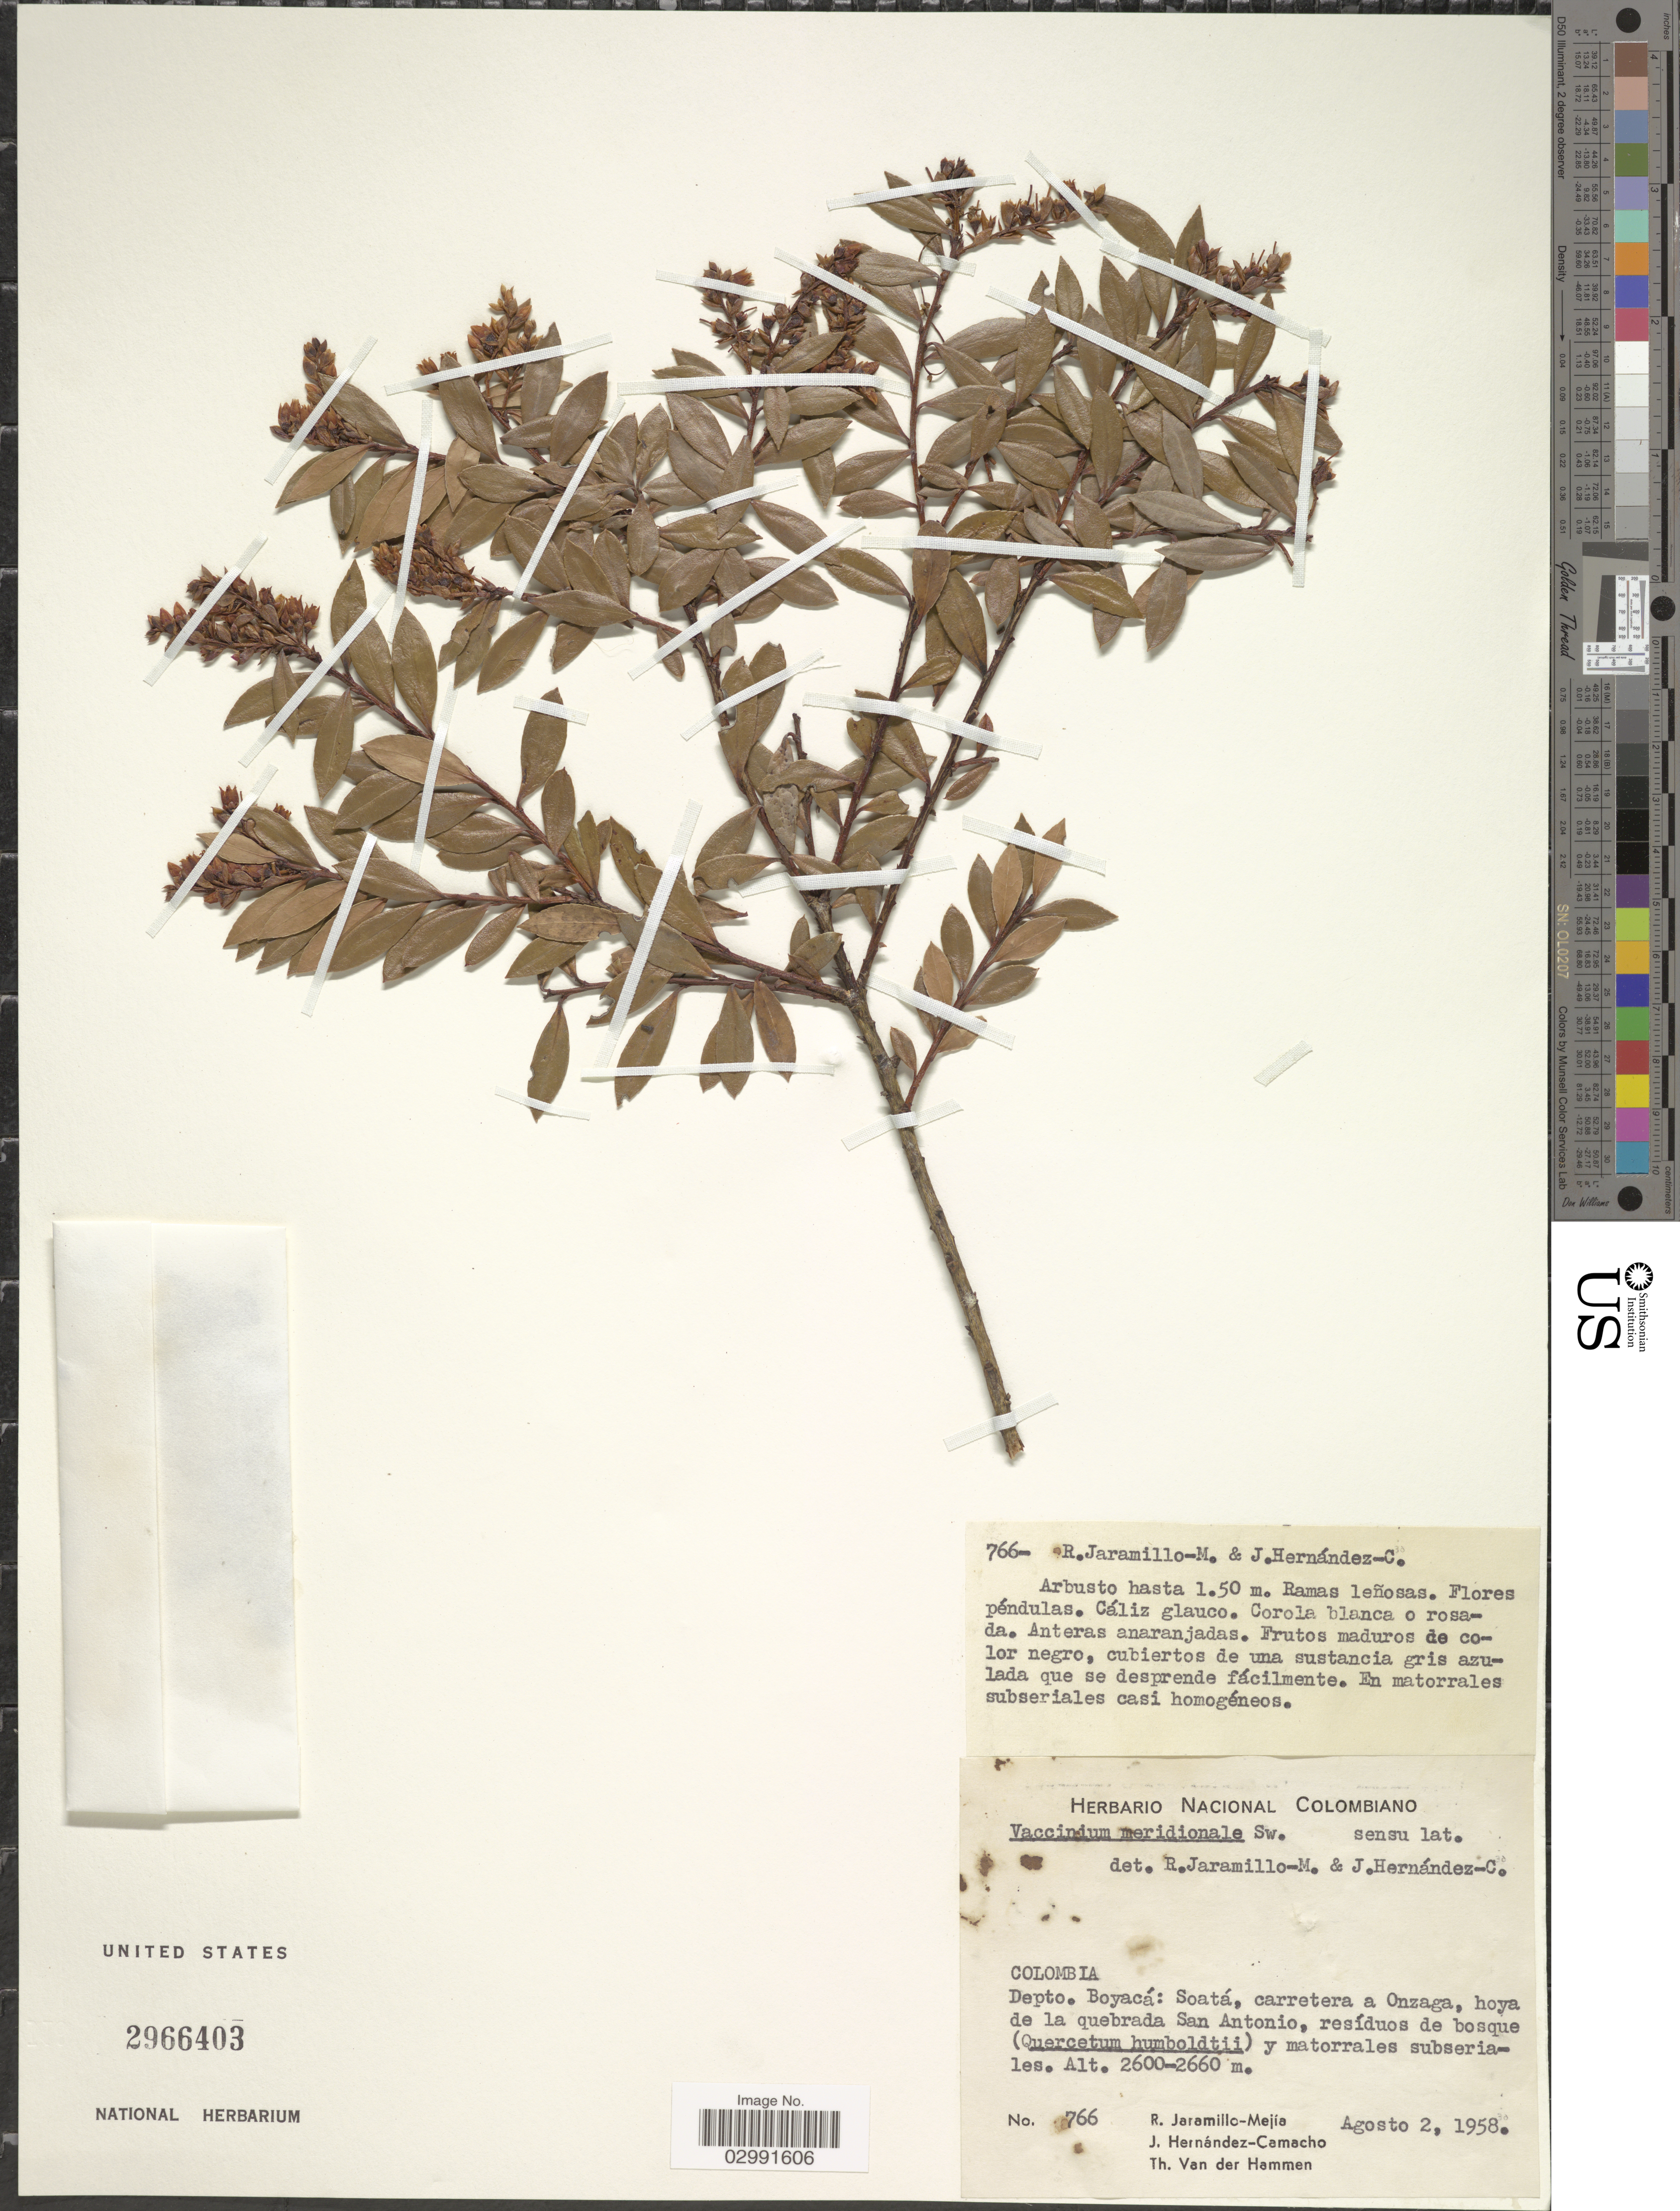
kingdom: Plantae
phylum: Tracheophyta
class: Magnoliopsida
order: Ericales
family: Ericaceae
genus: Vaccinium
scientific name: Vaccinium meridionale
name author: Sw.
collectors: R. Jaramillo M., J. Hernández-Camacho & T. Van der Hammen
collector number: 766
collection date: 1958-08-02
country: Colombia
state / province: Boyacá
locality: Depto. Boyacá: Soatá, carretera a Onzaga, hoya de la quebrada San Antonio.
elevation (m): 2600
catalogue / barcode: US 2966403